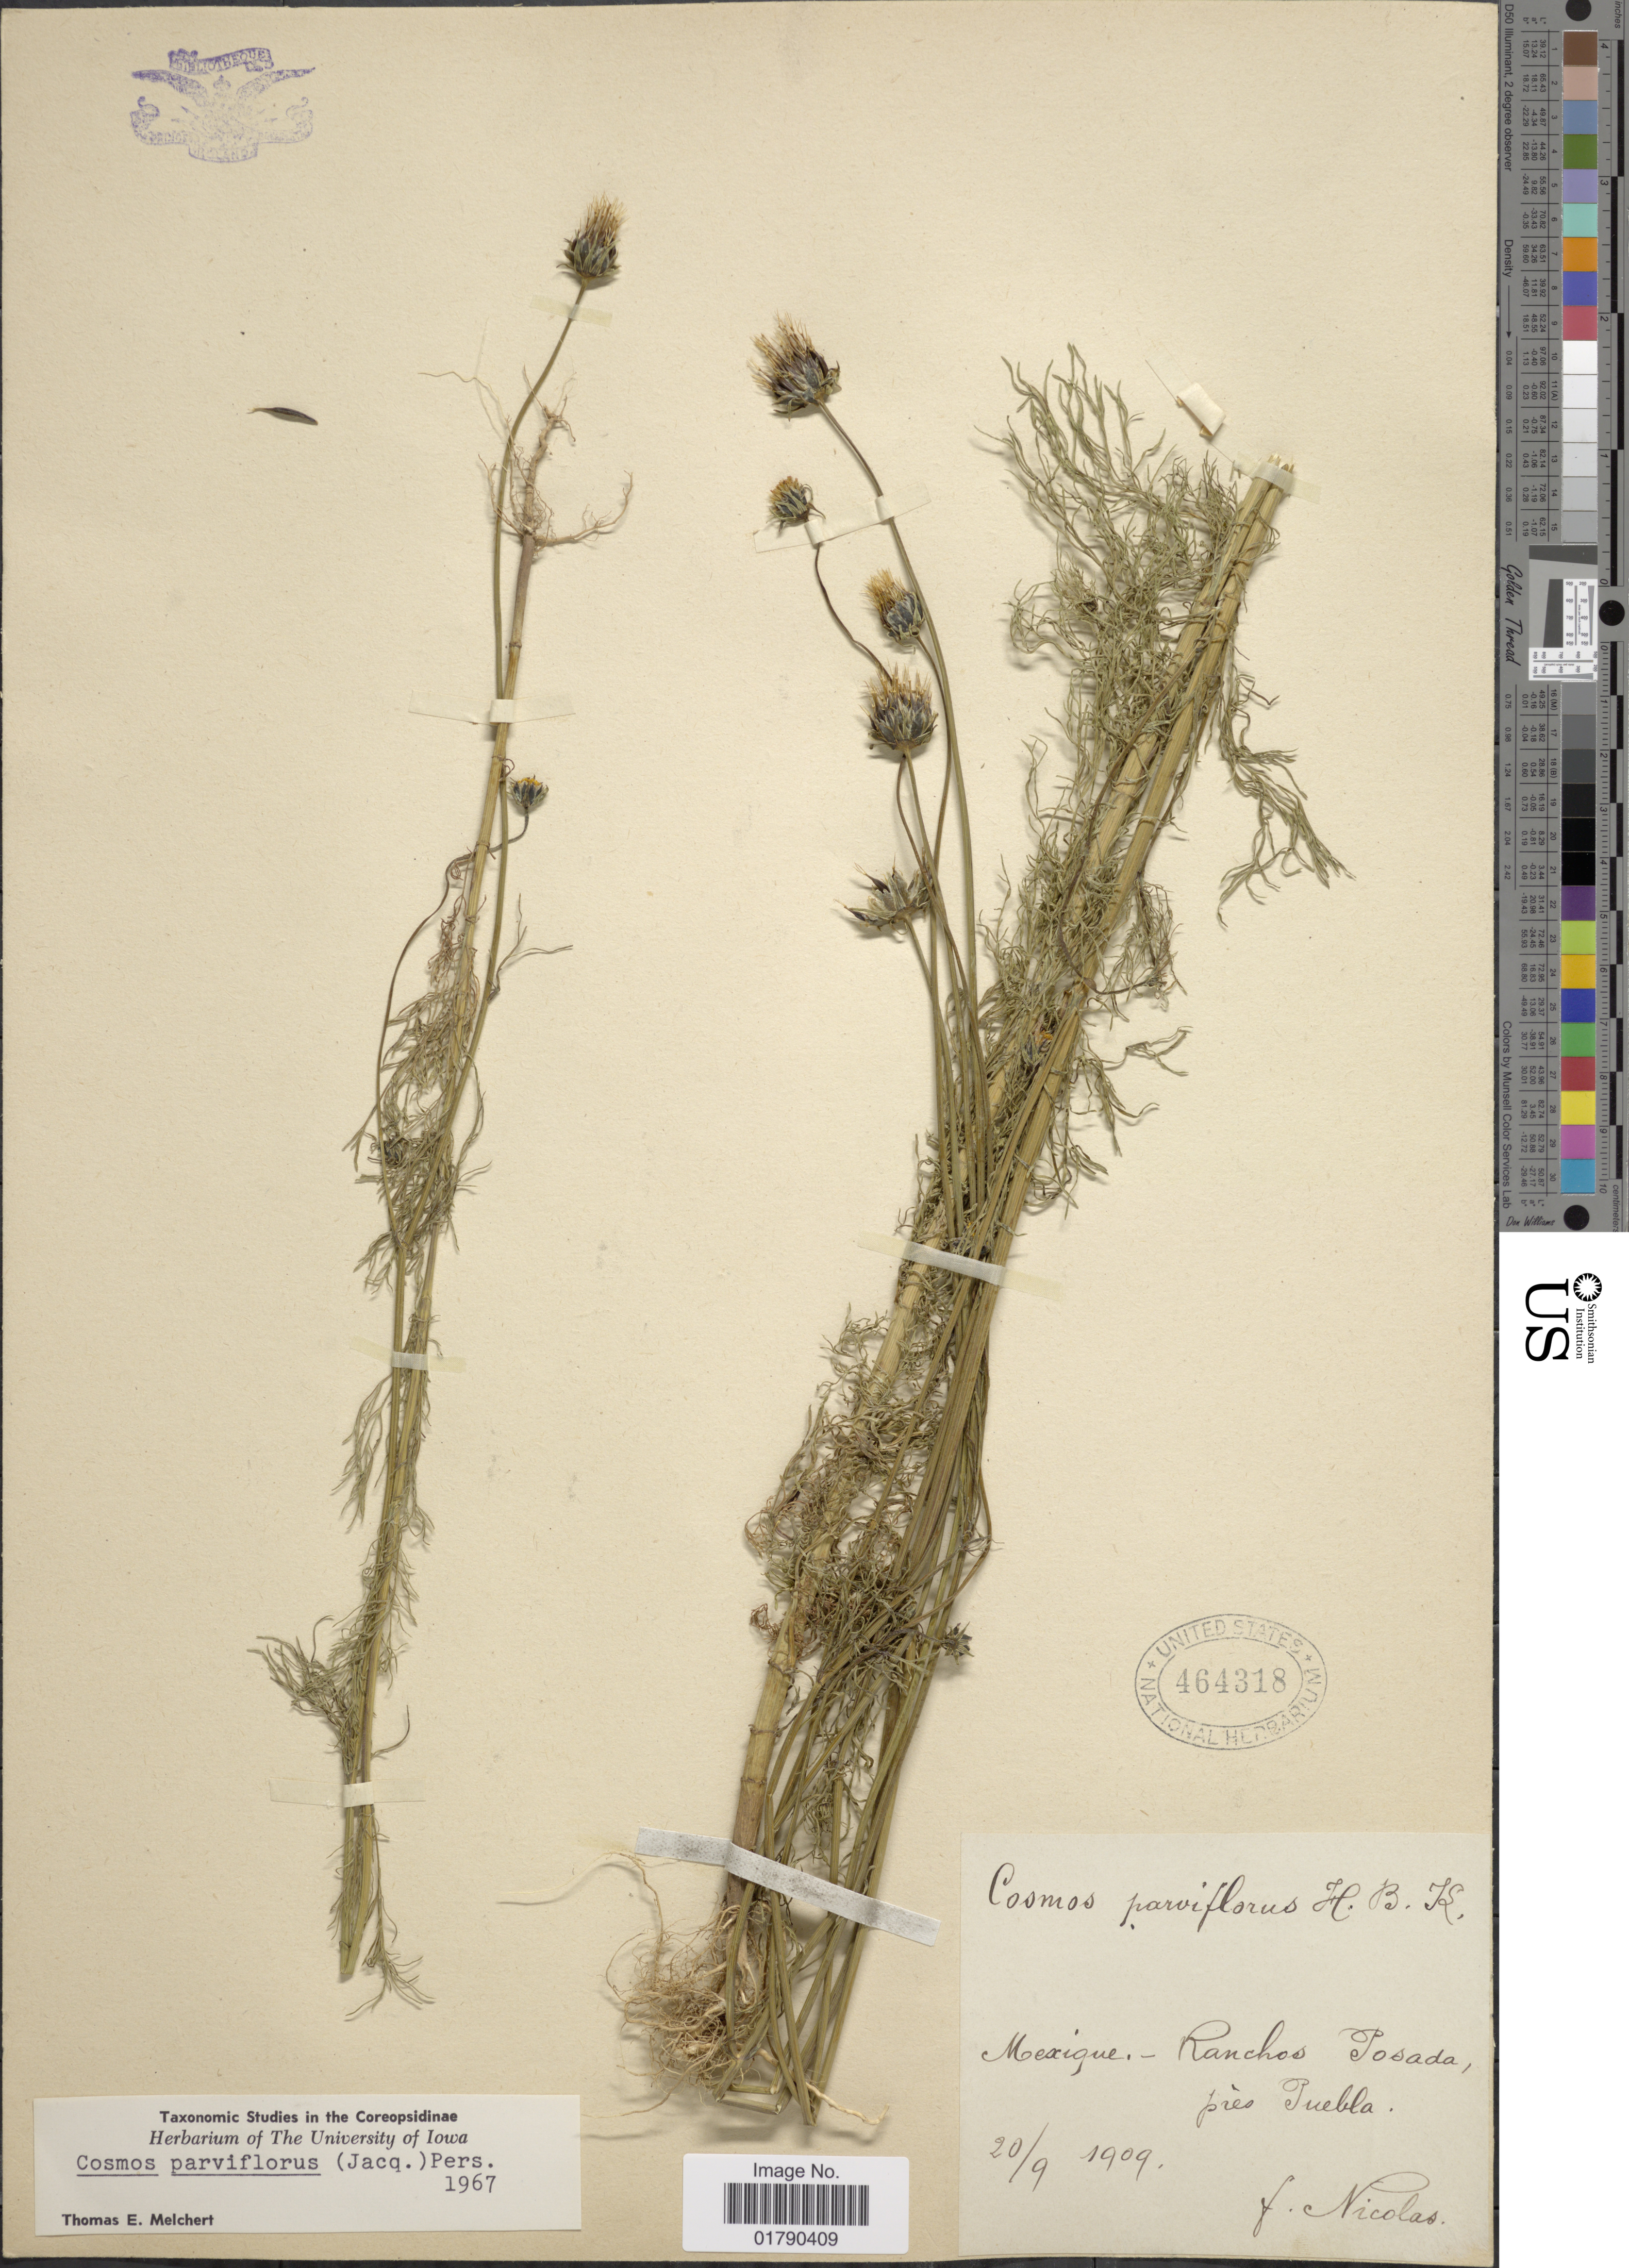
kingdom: Plantae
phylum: Tracheophyta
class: Magnoliopsida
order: Asterales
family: Asteraceae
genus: Cosmos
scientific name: Cosmos parviflorus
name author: (Jacq.) Pers.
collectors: F. Nicolas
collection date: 1909-09-20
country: Mexico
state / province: Puebla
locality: Ranchos Posada, pres Puebla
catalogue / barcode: US 464318